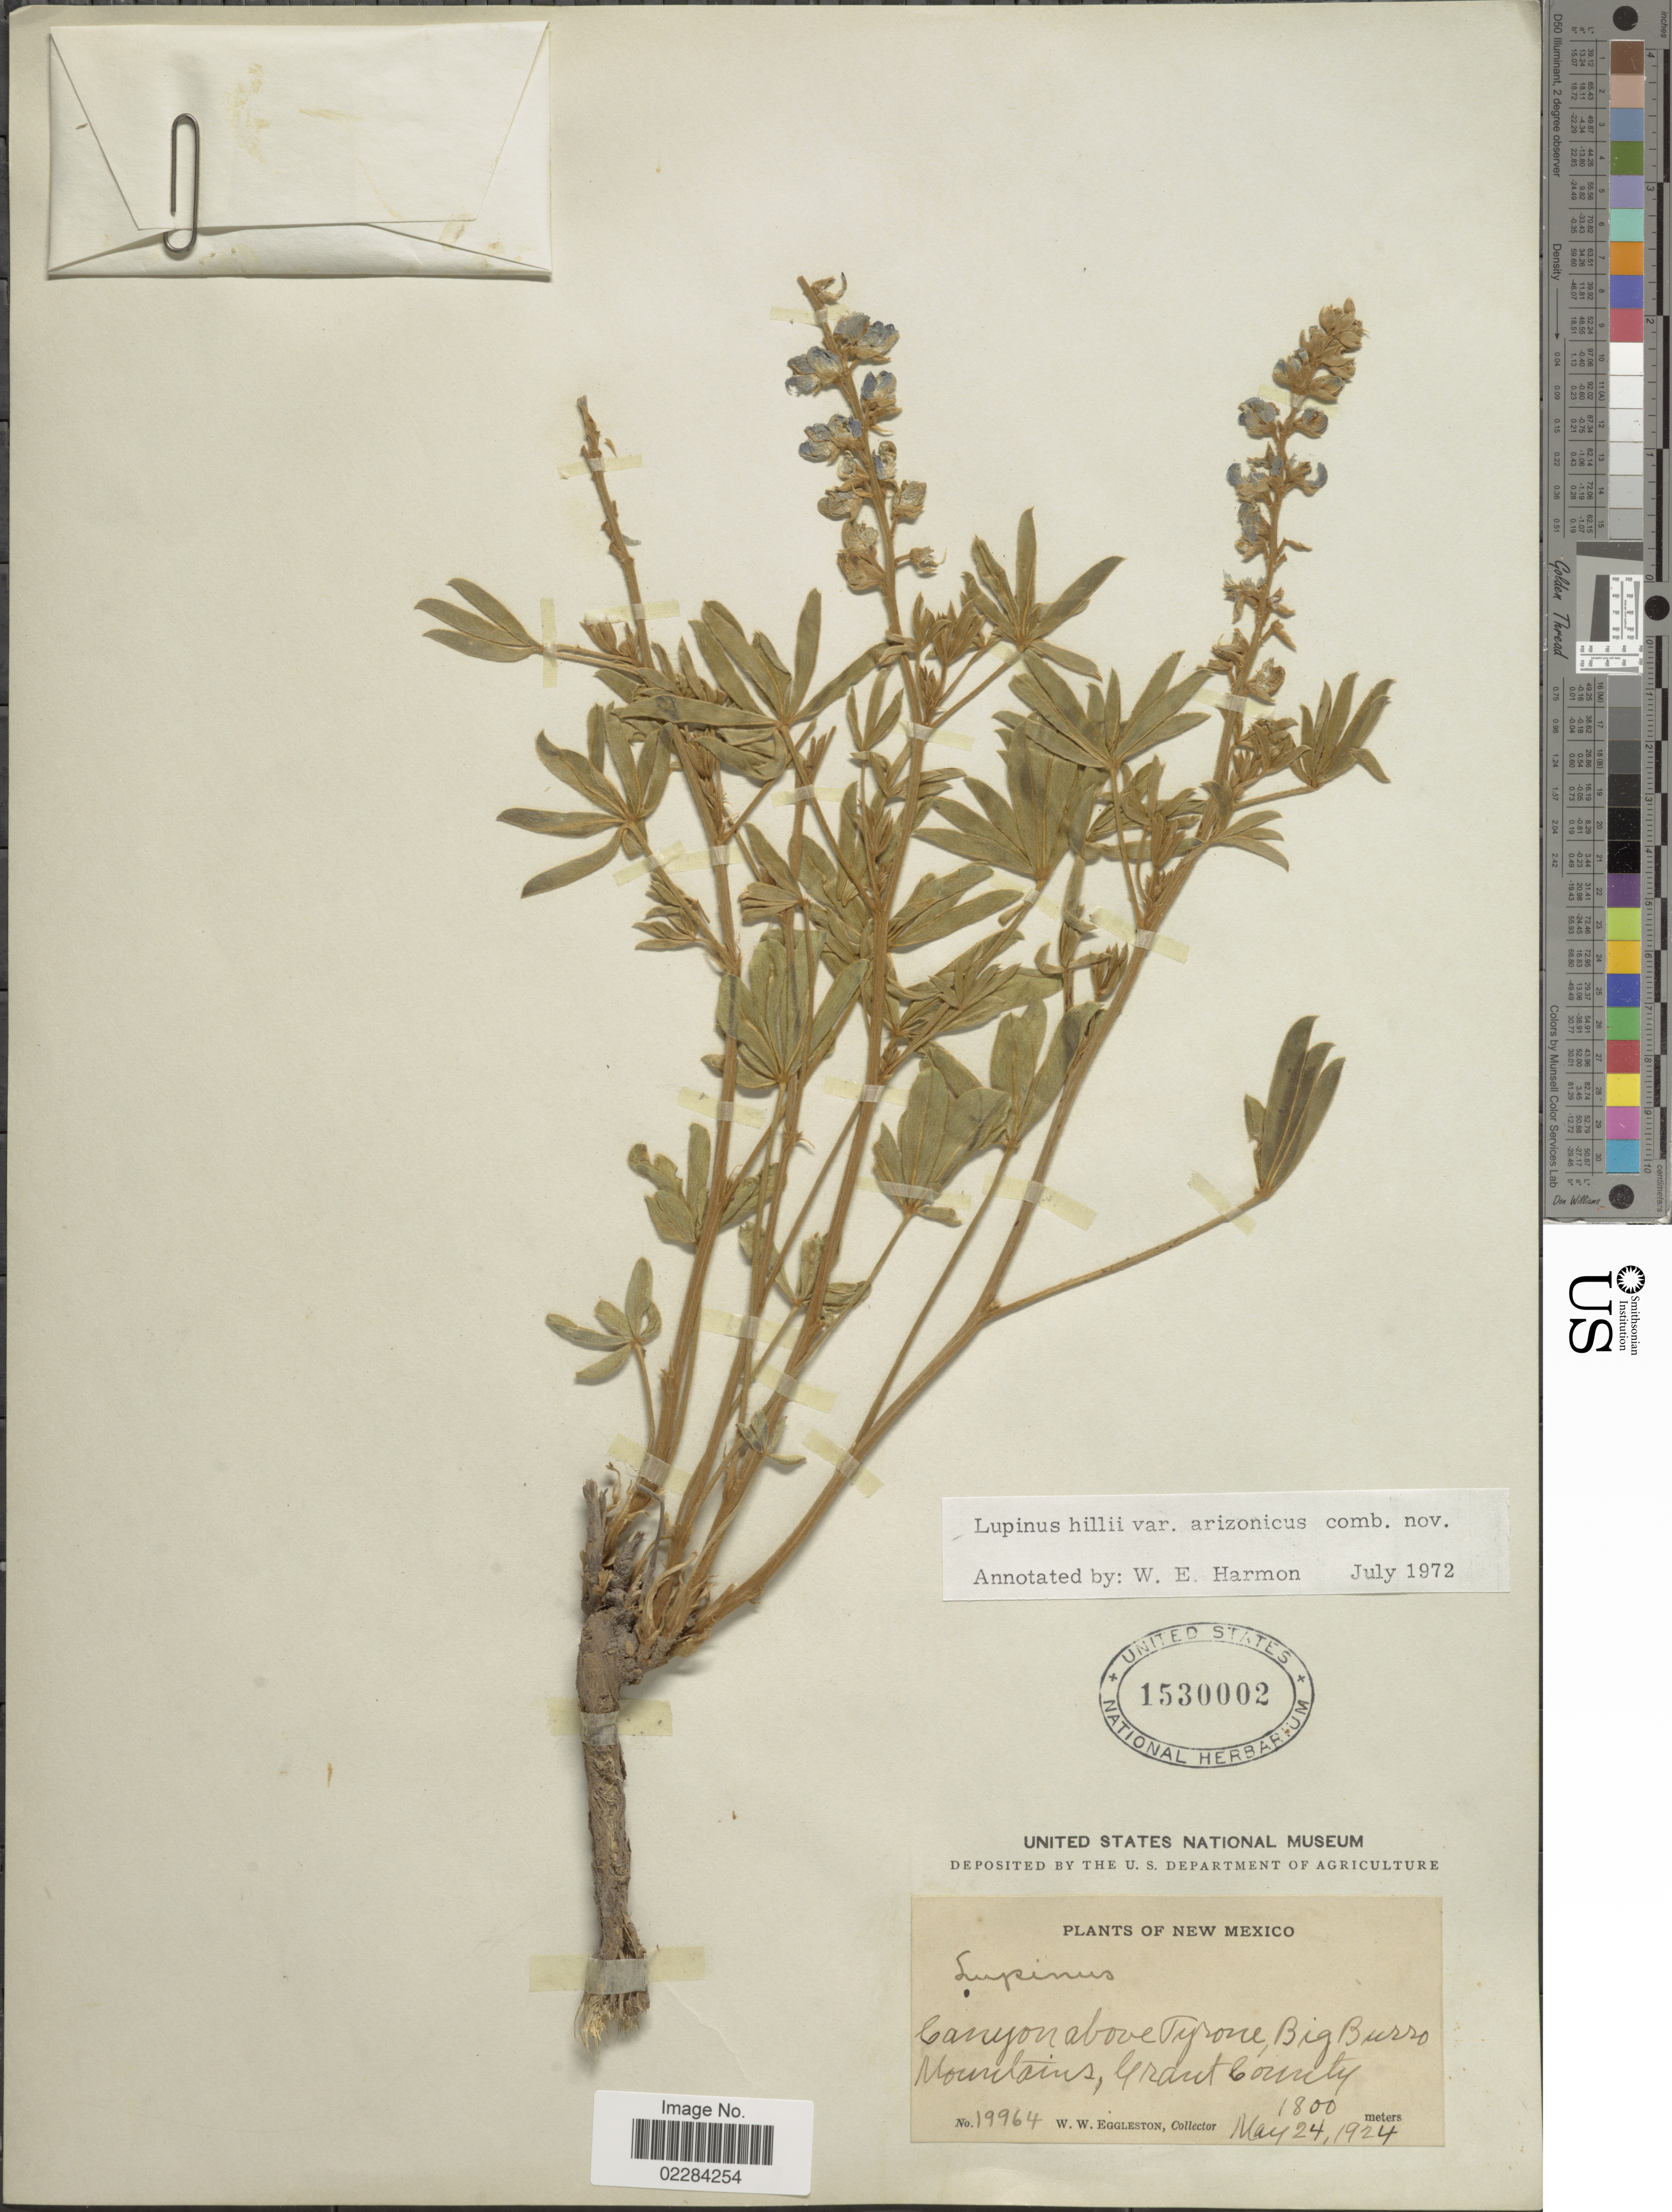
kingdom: Plantae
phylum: Tracheophyta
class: Magnoliopsida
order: Fabales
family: Fabaceae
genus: Lupinus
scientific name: Lupinus hillii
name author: Greene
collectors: W. W. Eggleston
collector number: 19964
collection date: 1924-05-24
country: United States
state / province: New Mexico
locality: Canyon above Tyrone, Big Burro Mountains, Grand County.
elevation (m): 1800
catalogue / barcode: US 1530002